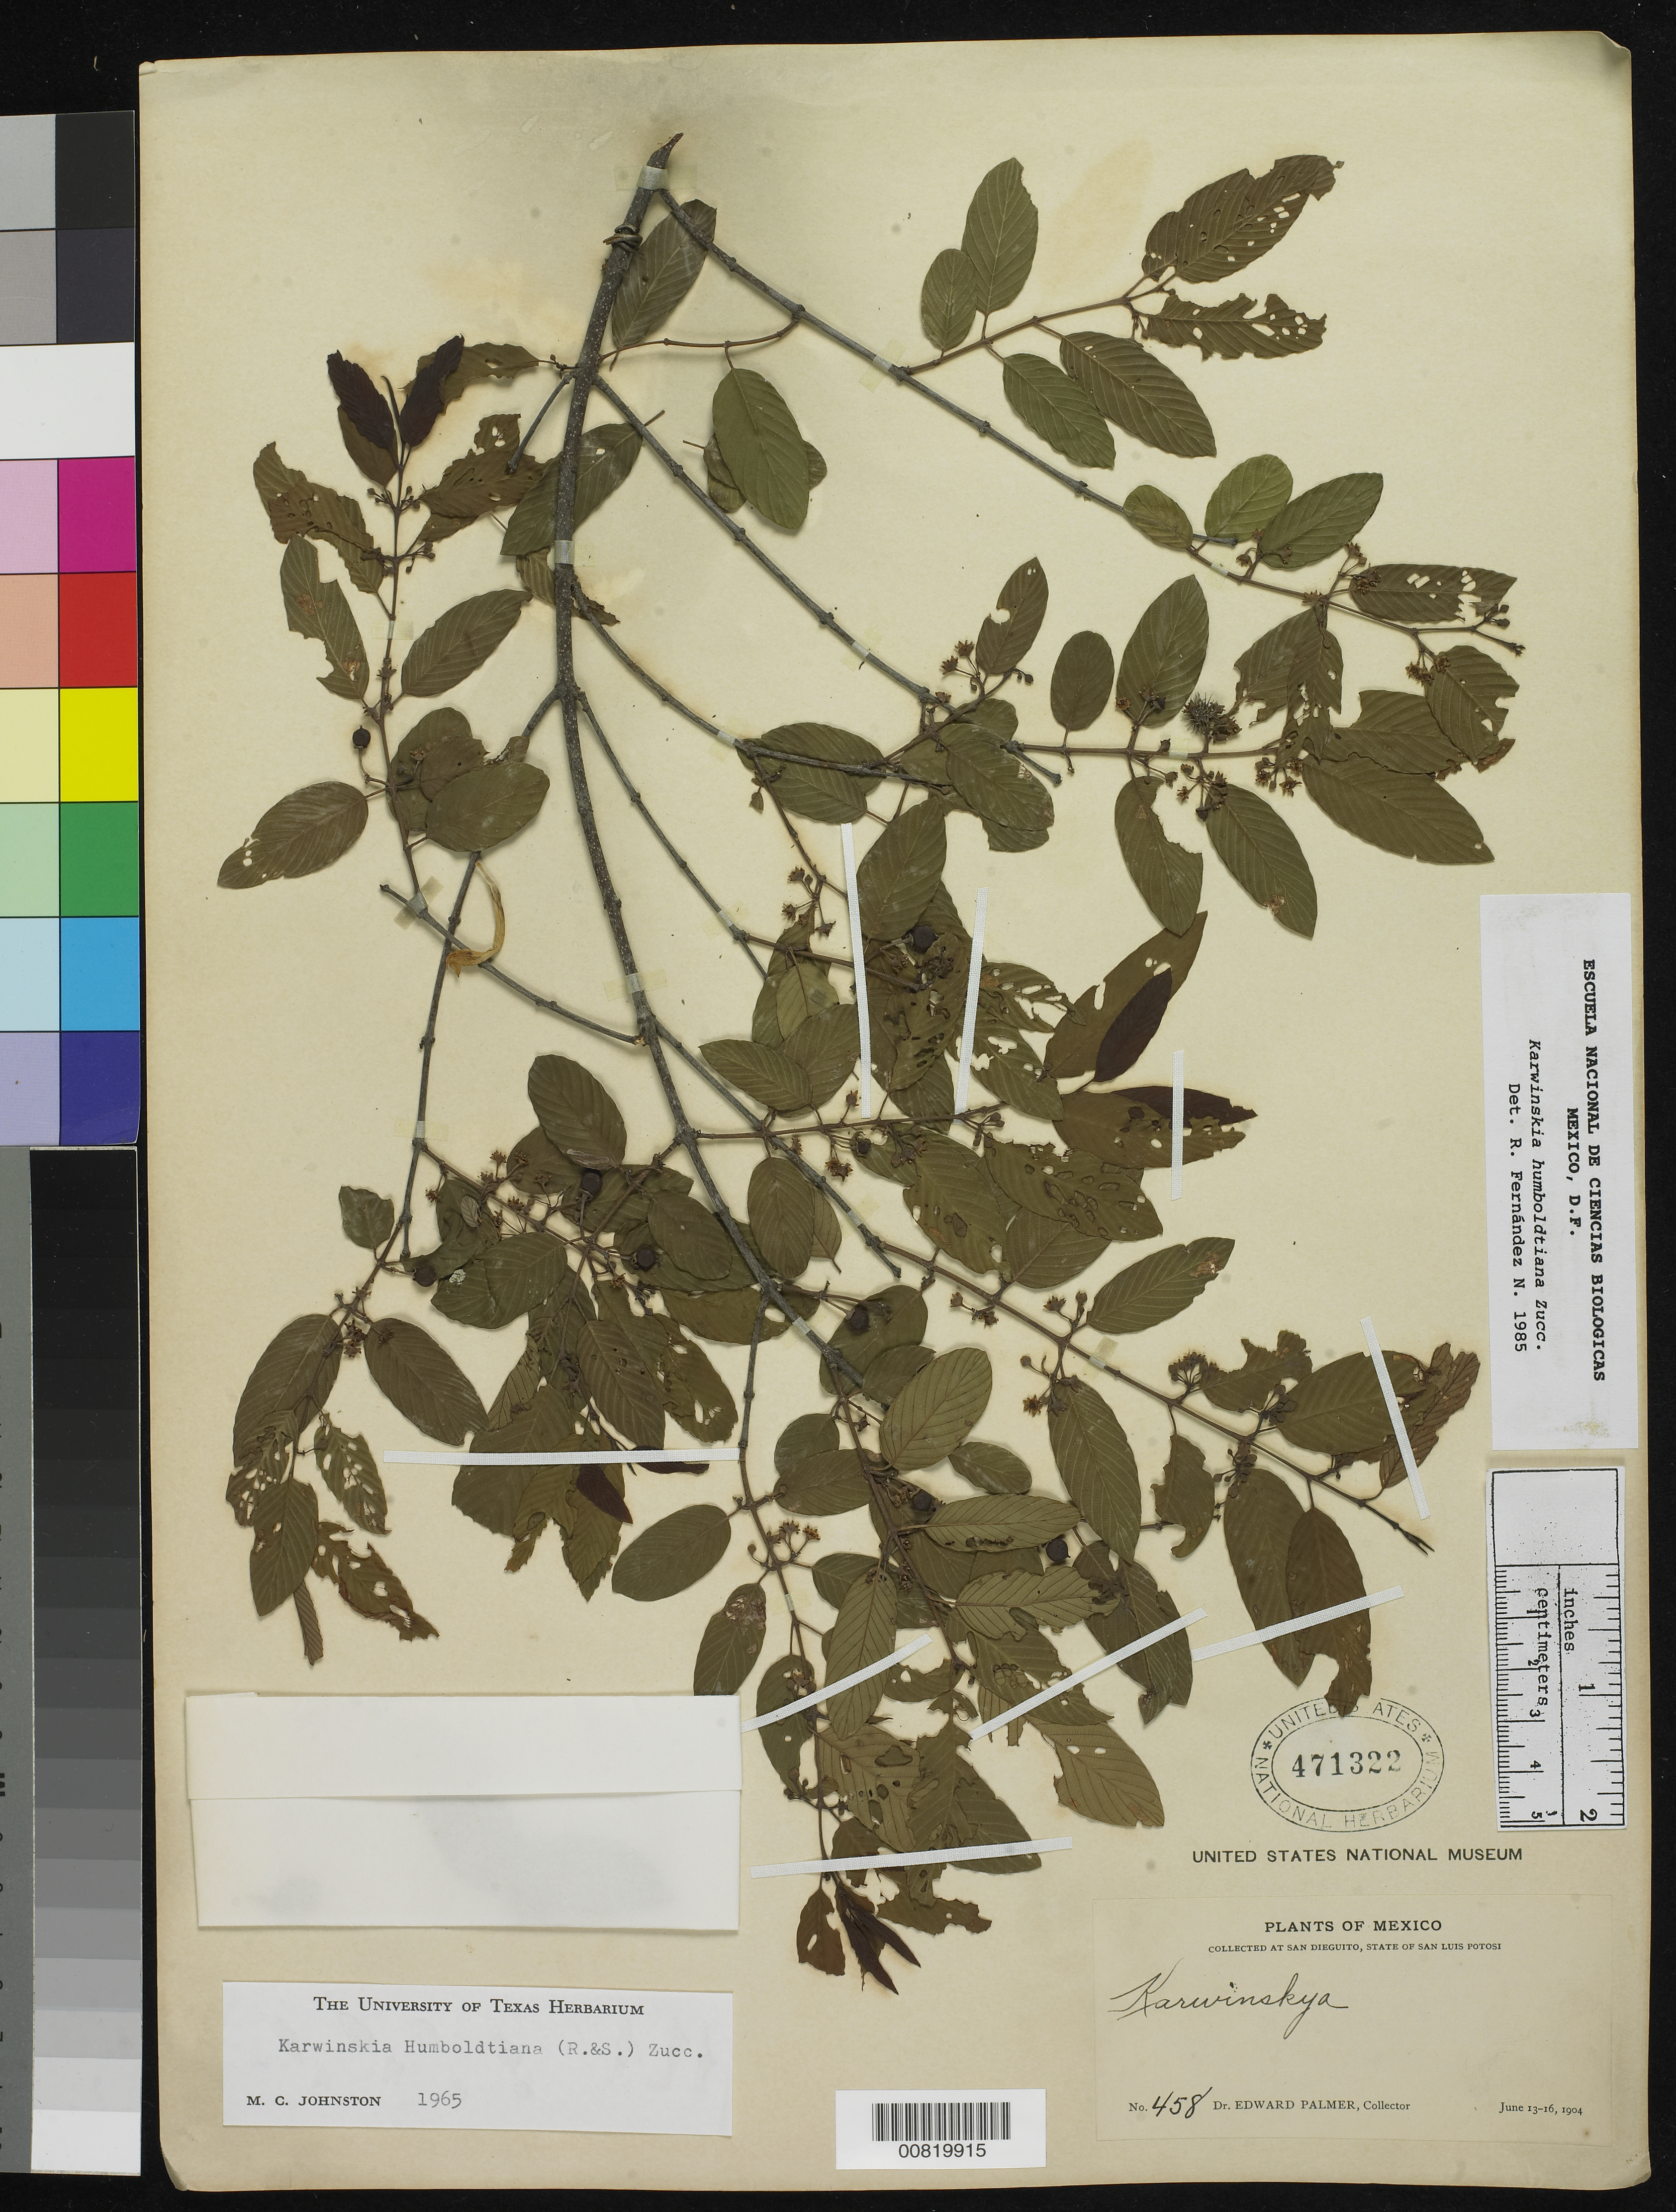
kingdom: Plantae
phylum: Tracheophyta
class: Magnoliopsida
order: Rosales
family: Rhamnaceae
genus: Karwinskia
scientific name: Karwinskia humboldtiana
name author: (Schult.) Zucc.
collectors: E. Palmer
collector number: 458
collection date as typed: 13 Jun 1904 to 16 Jun 1904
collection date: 1904-06-13/1904-06-16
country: Mexico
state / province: San Luis Potosí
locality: San Dieguito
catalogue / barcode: US 471322